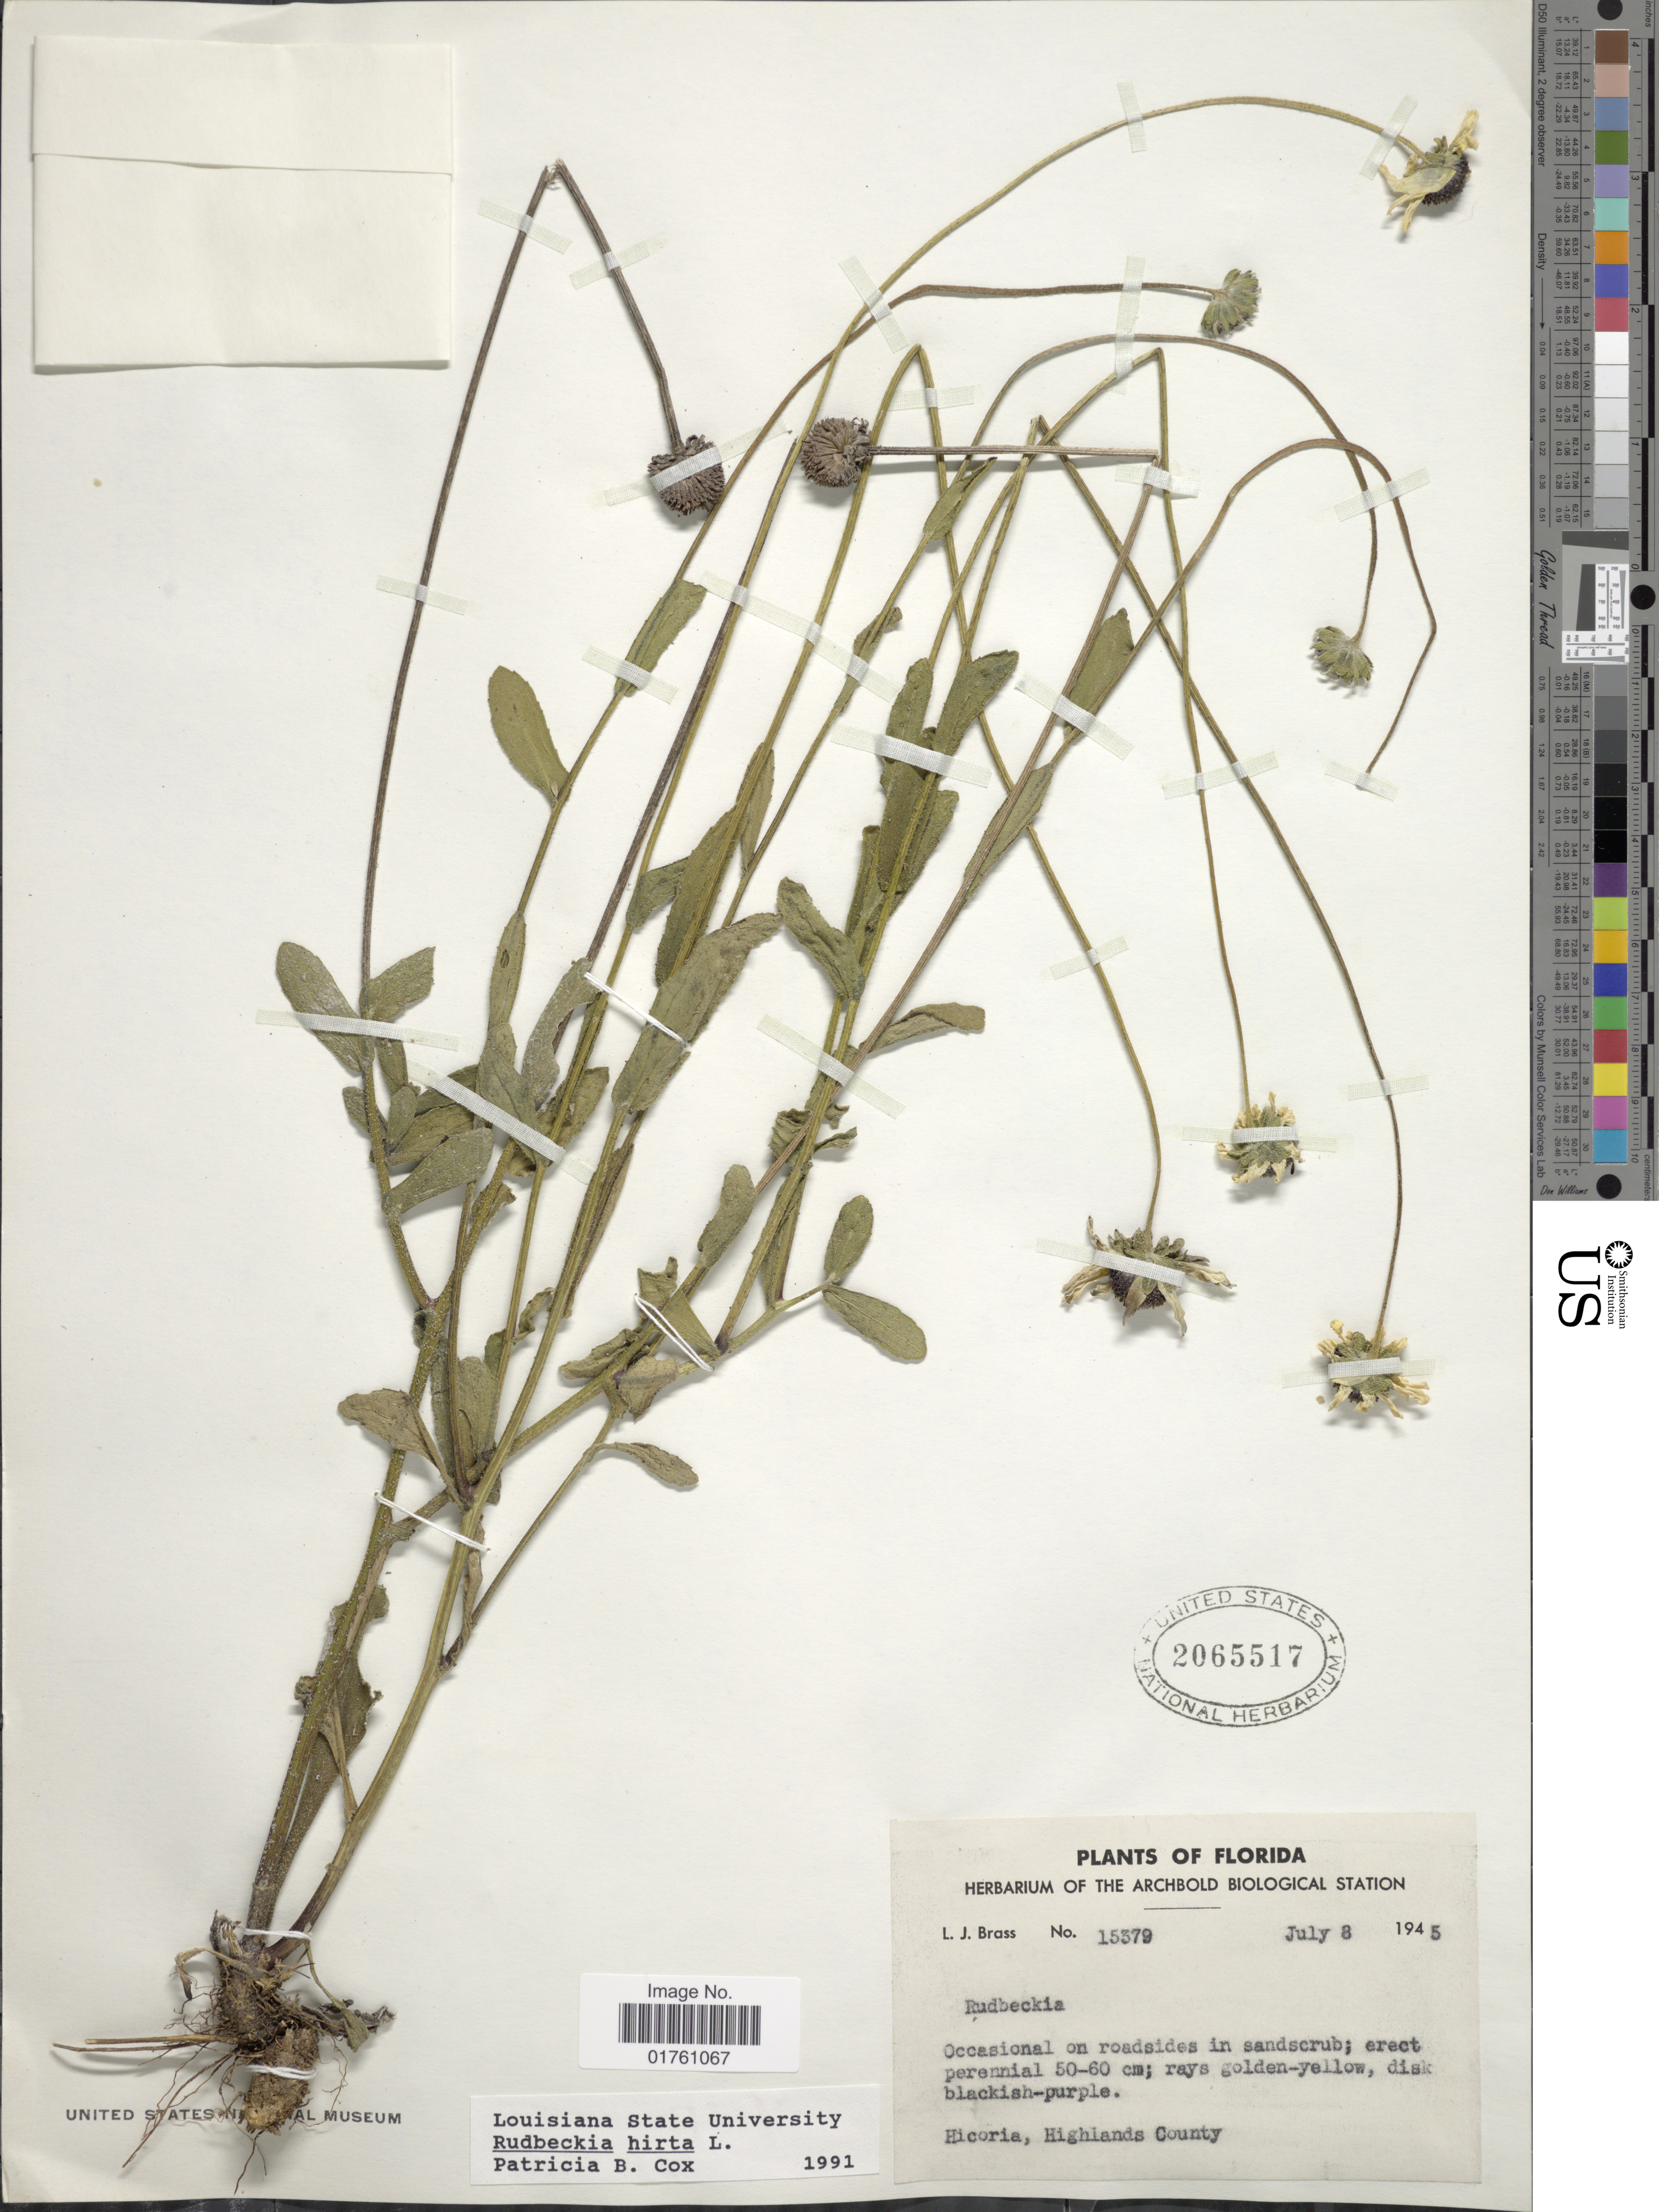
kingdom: Plantae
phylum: Tracheophyta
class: Magnoliopsida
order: Asterales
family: Asteraceae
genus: Rudbeckia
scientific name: Rudbeckia hirta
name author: L.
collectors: L. J. Brass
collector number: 15379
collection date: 1945-07-08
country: United States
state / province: Florida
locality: Occasional on roadside in sandscrub; Hicoria, Highlands County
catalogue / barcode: US 2065517